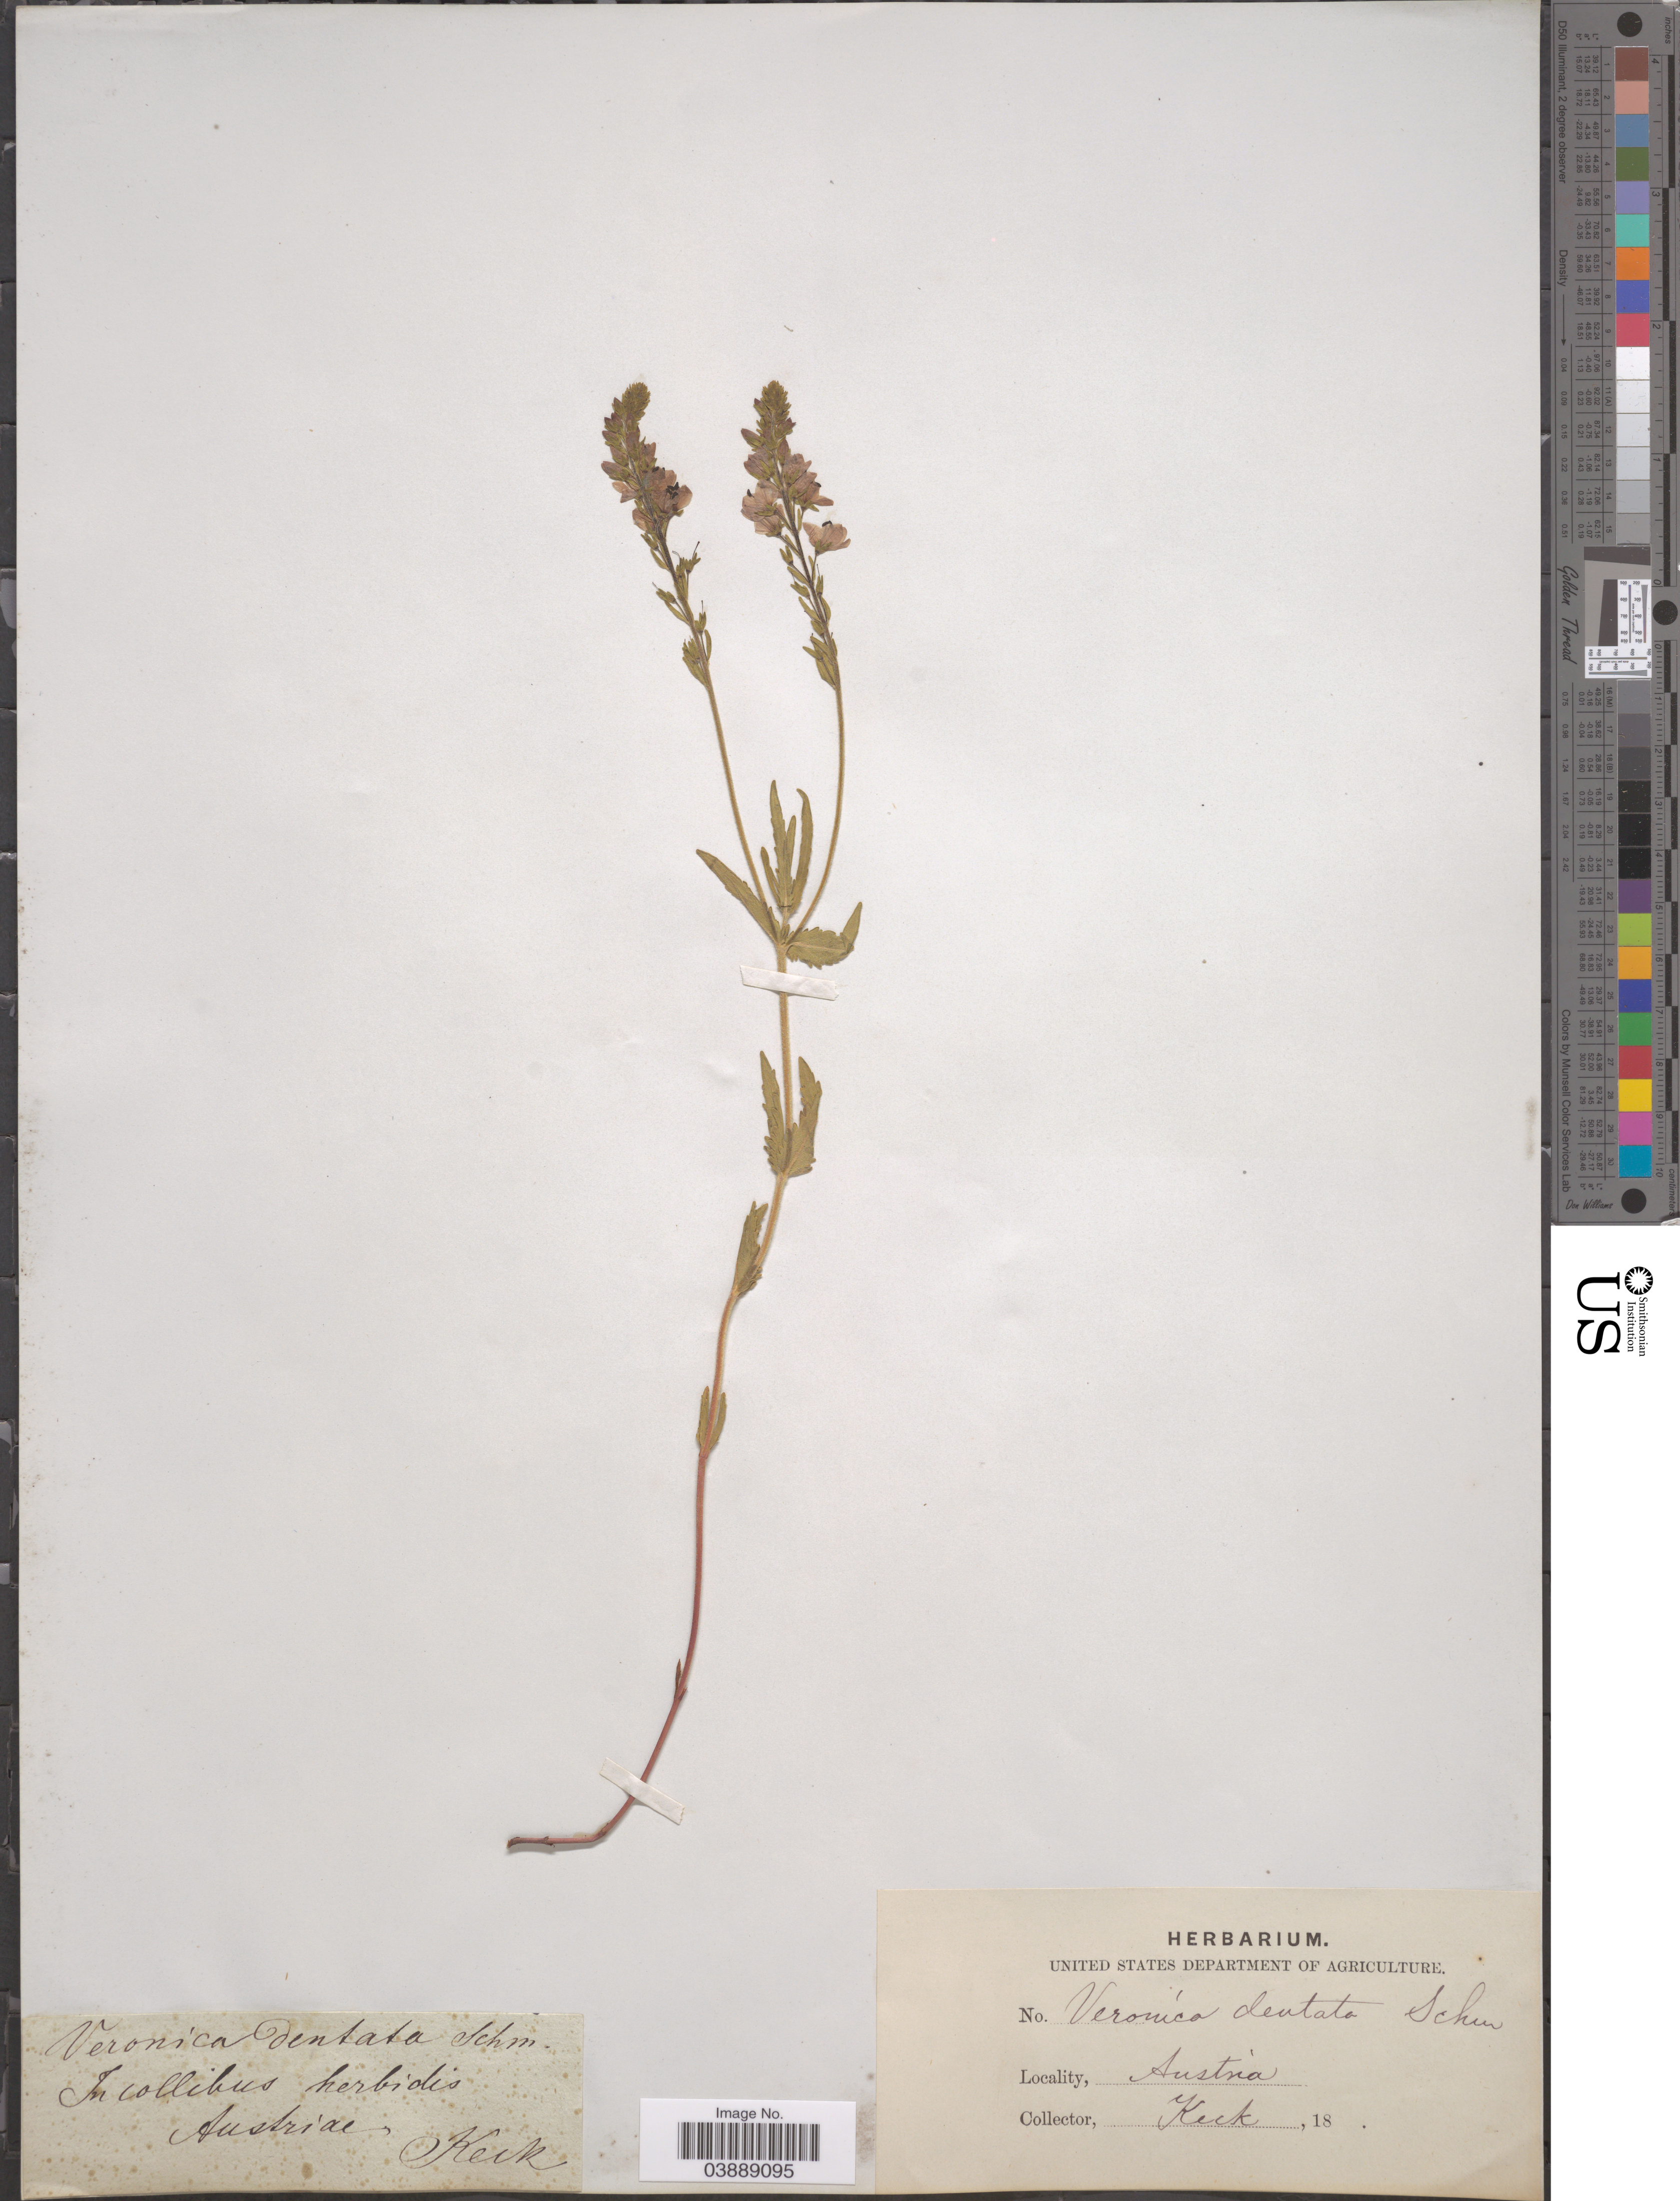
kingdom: Plantae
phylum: Tracheophyta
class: Magnoliopsida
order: Lamiales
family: Plantaginaceae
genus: Veronica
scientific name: Veronica dentata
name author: F.W. Schmidt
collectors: -- Keck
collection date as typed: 18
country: Austria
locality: In collibus herbidis.